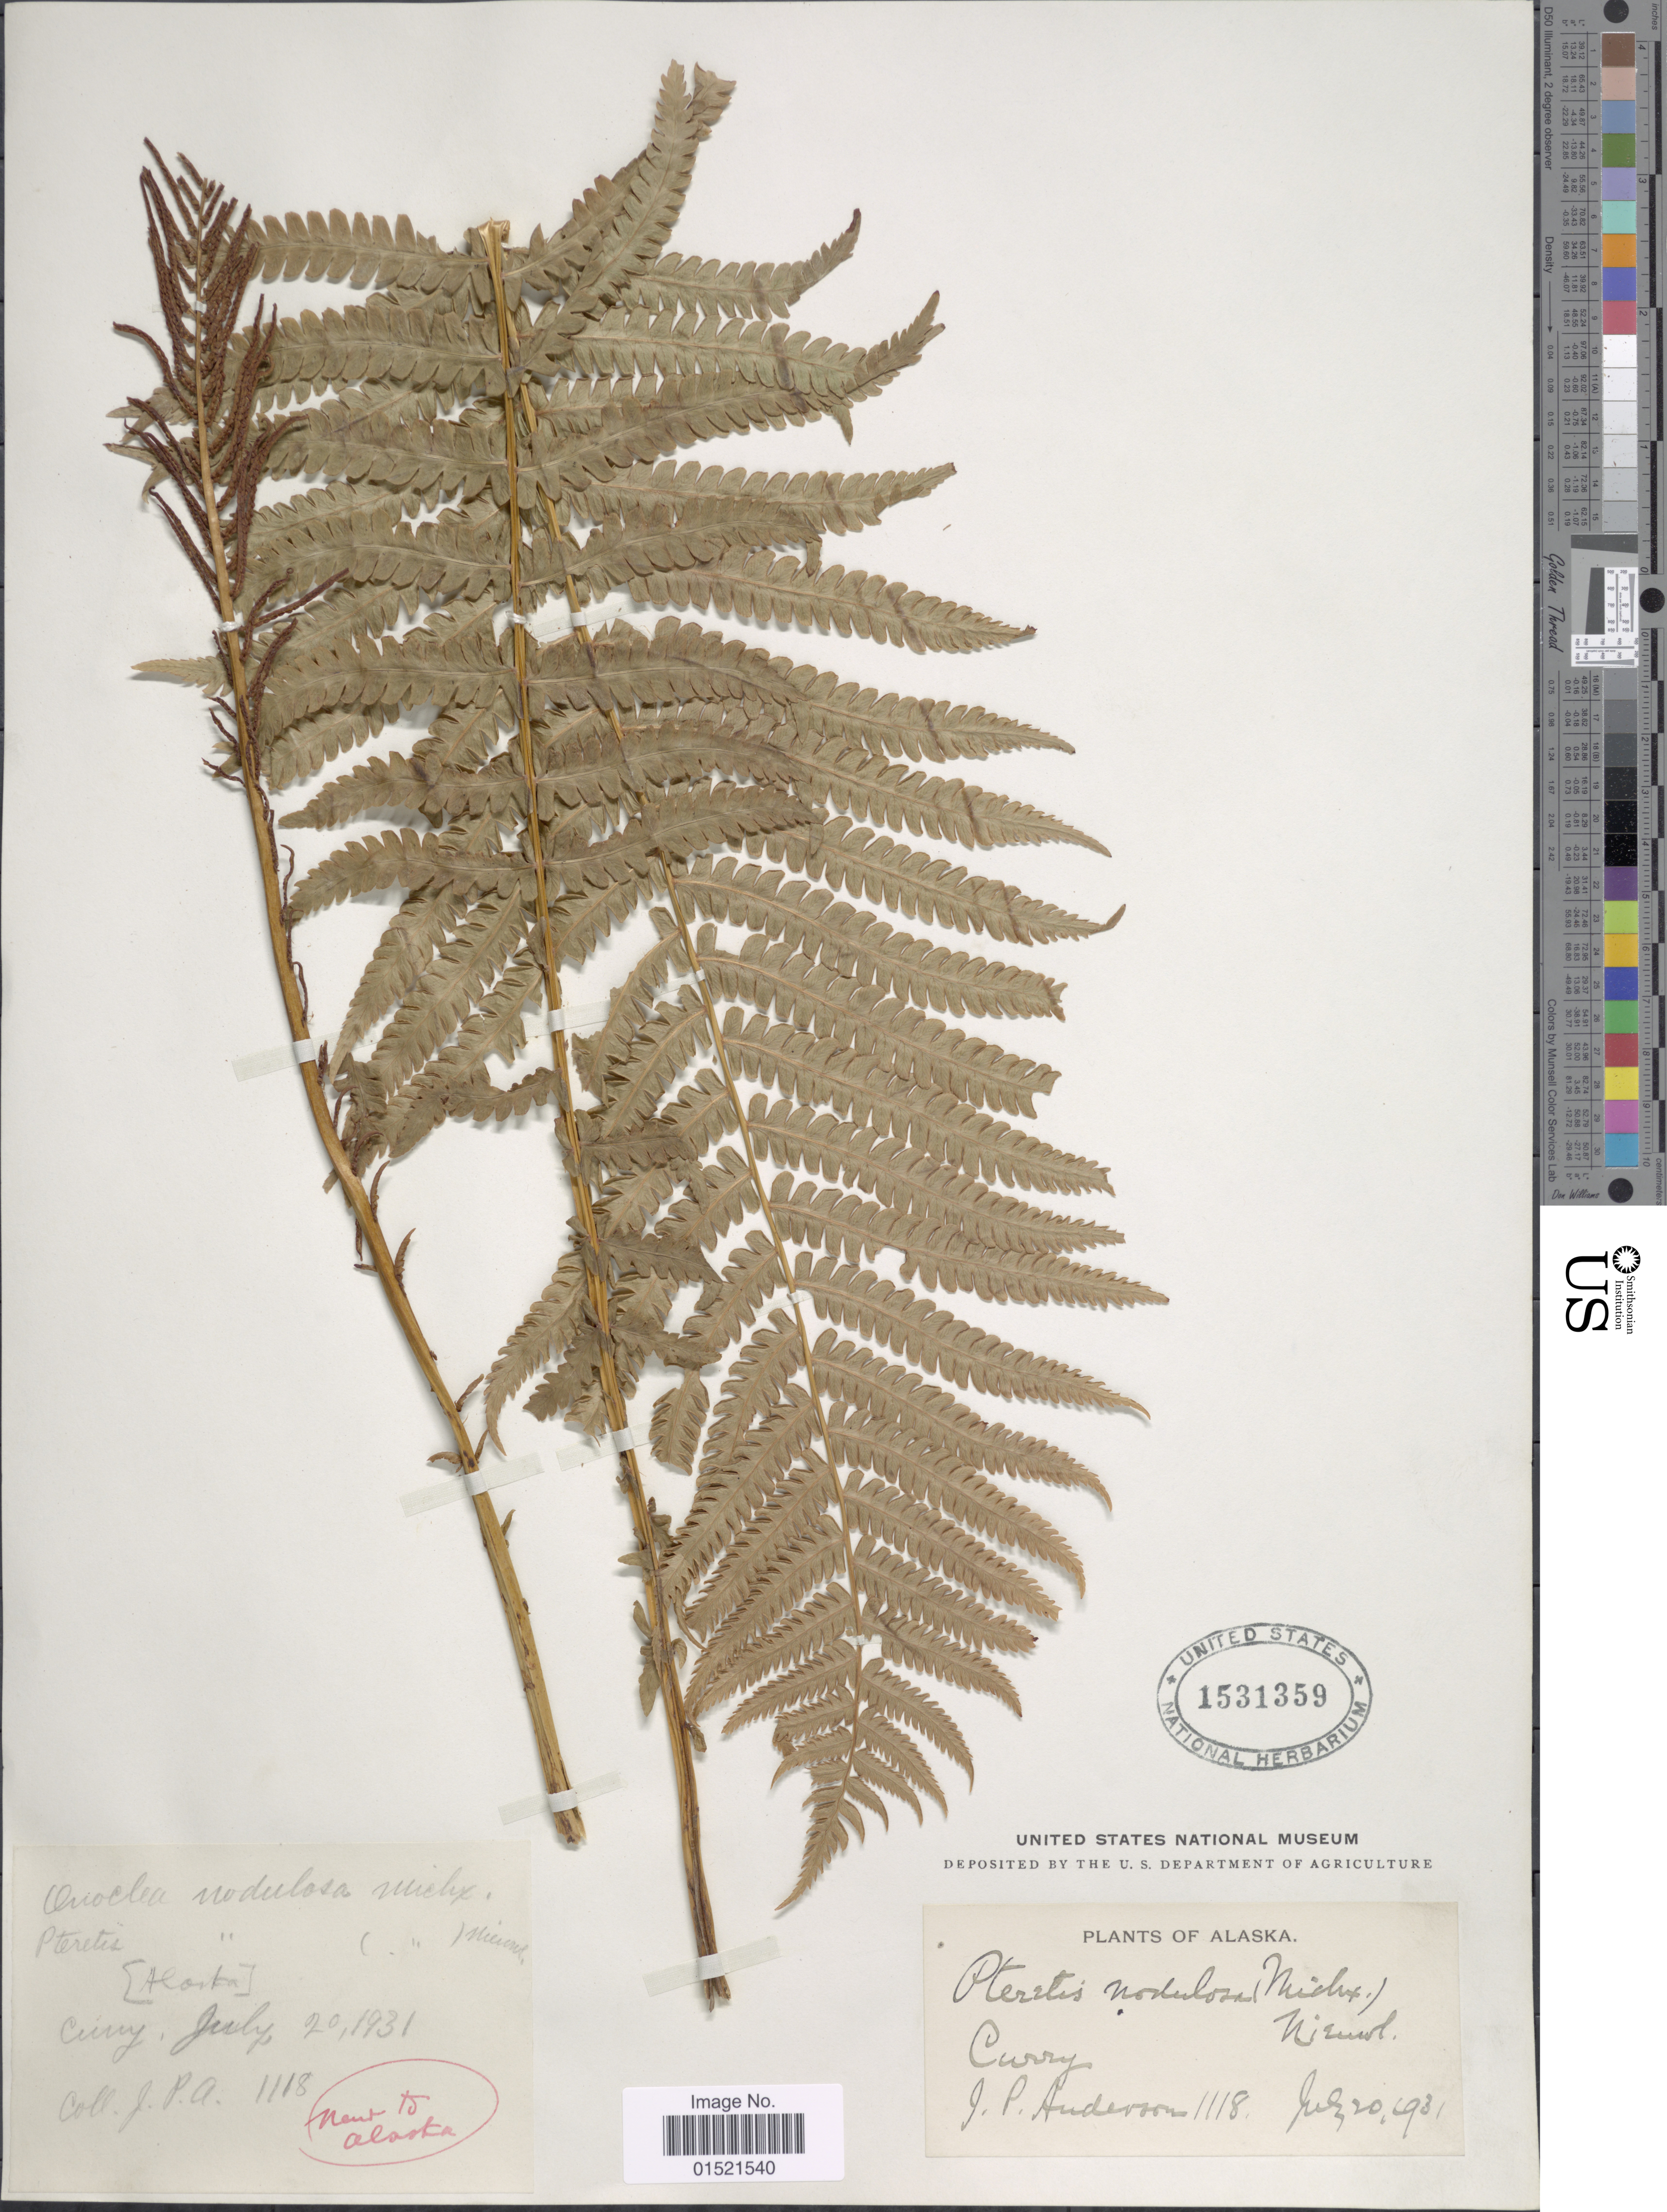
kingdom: Plantae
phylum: Tracheophyta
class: Polypodiopsida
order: Polypodiales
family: Onocleaceae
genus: Matteuccia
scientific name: Matteuccia struthiopteris var. pensylvanica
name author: (Willd.) C.V. Morton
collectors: J. Anderson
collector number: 1118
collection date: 1931-07-20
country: United States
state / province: Alaska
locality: Curry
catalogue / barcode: US 1331359